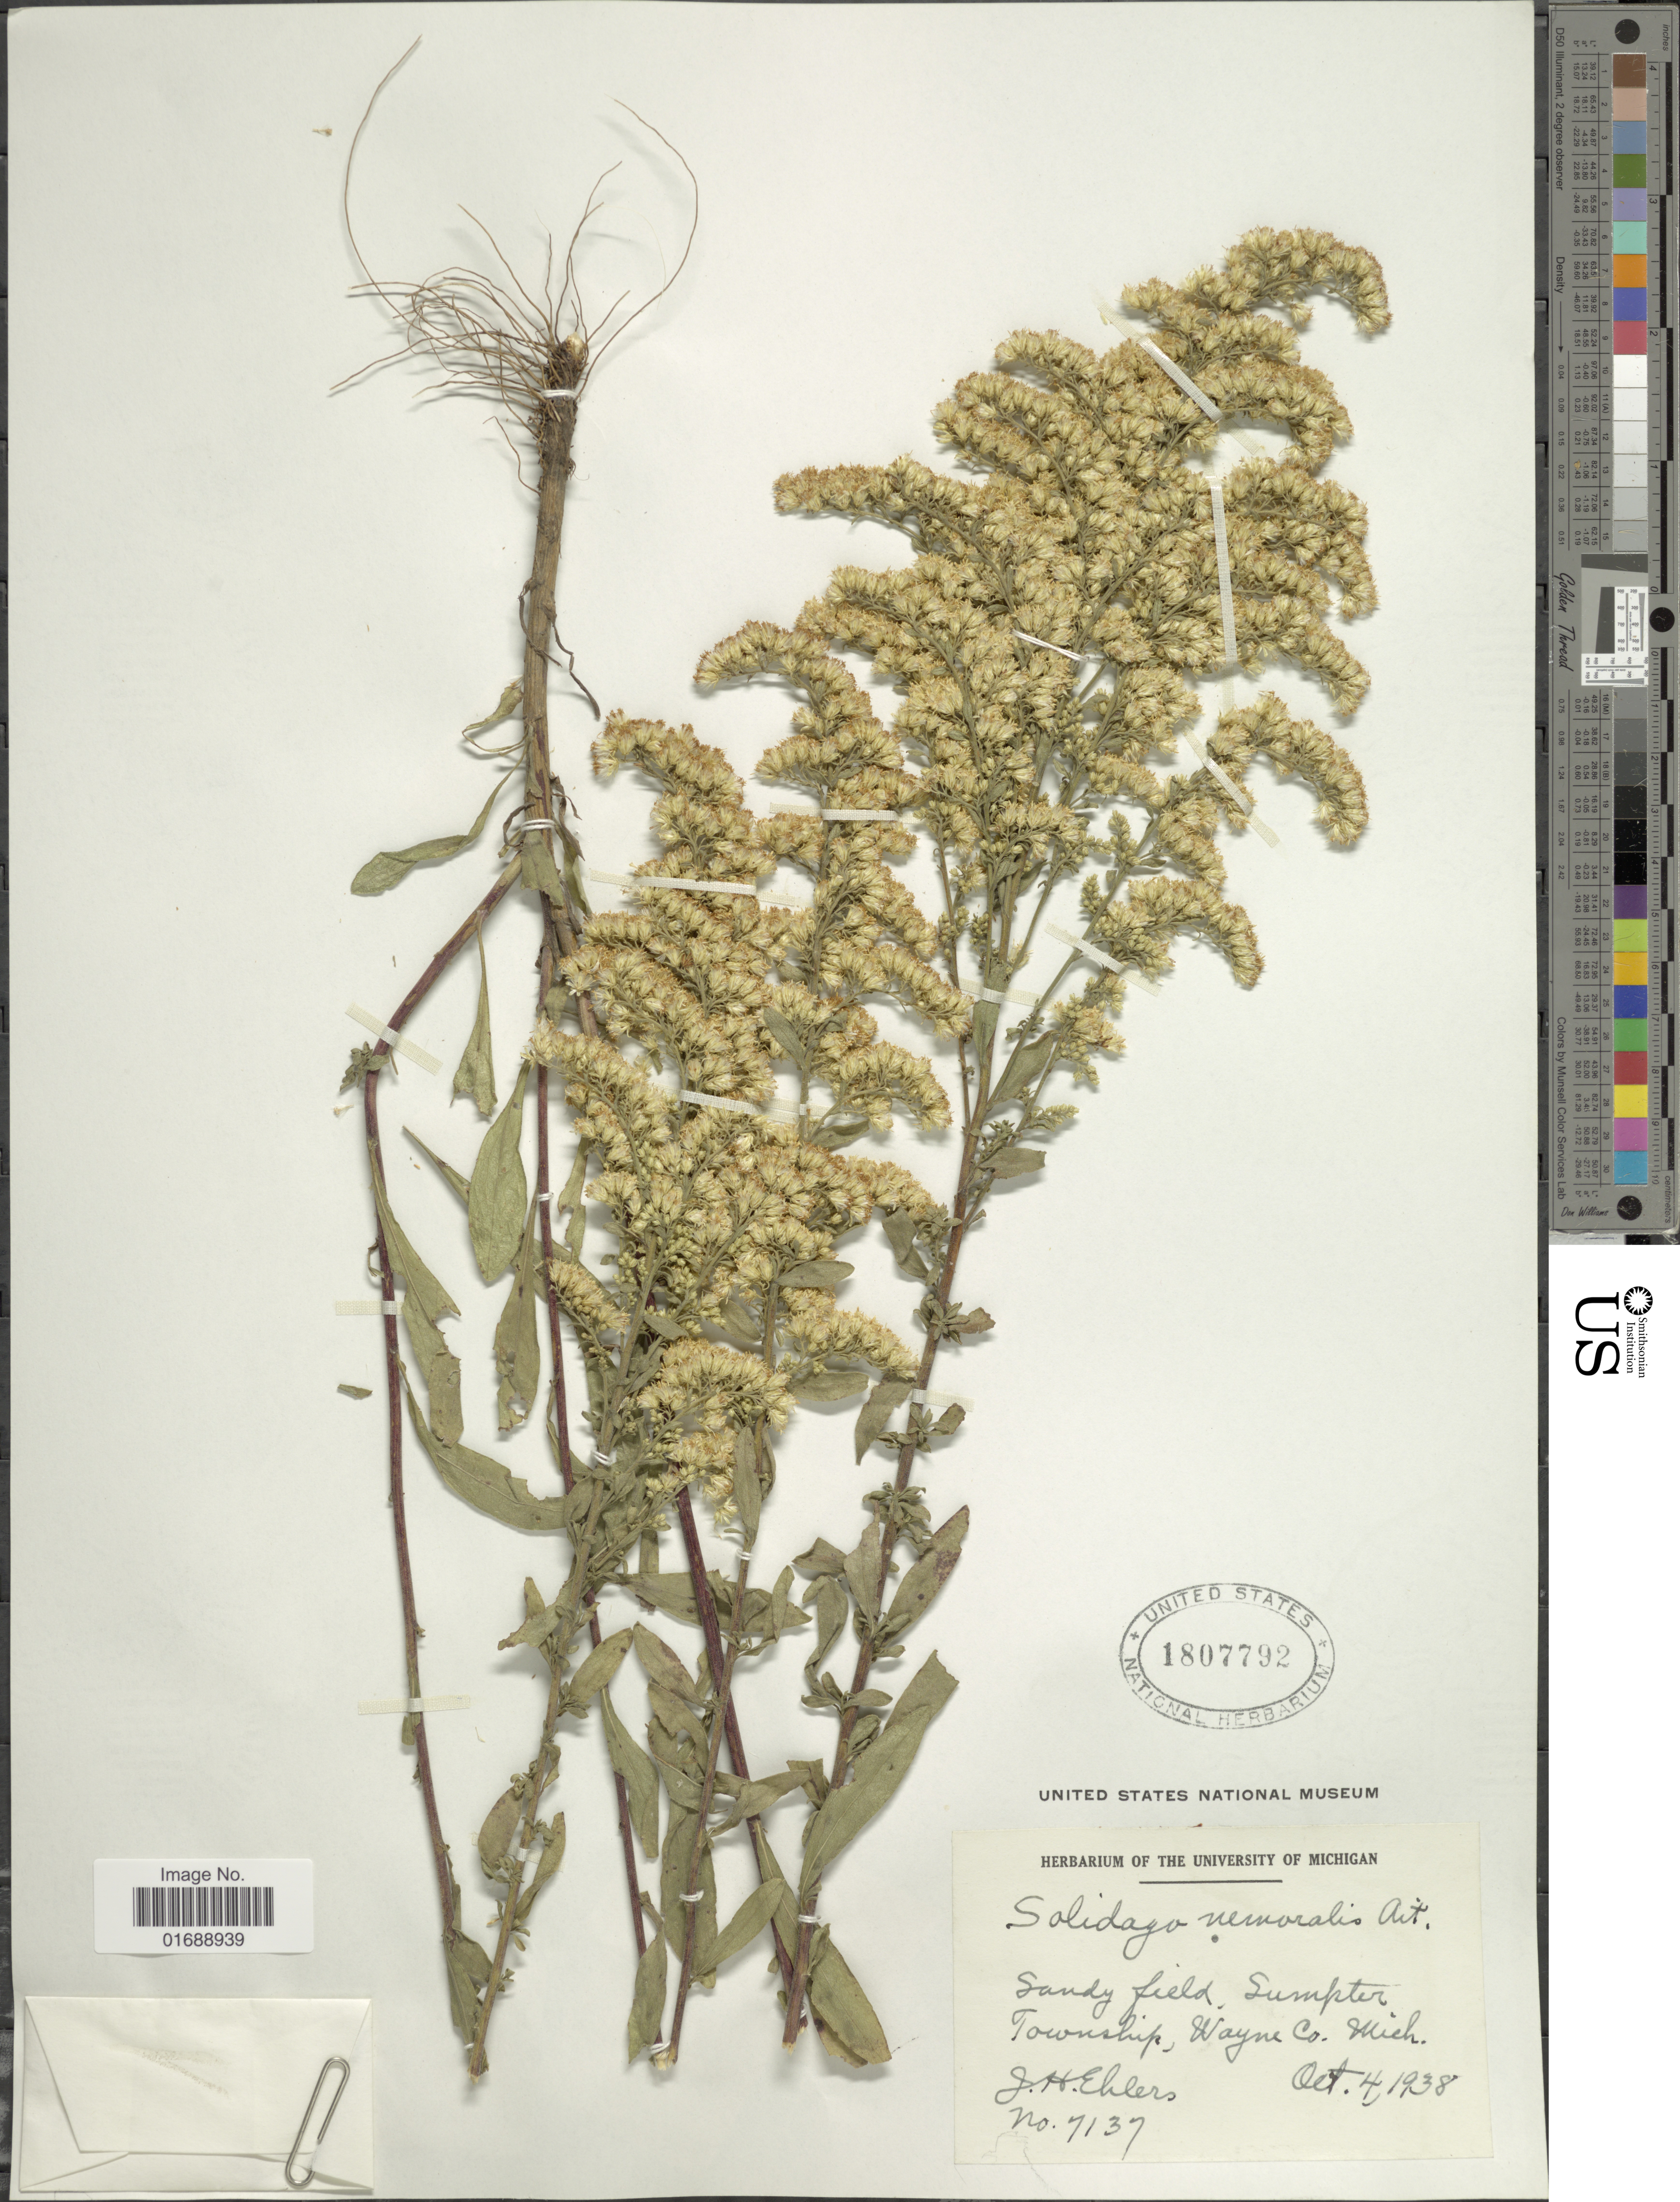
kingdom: Plantae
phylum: Tracheophyta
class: Magnoliopsida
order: Asterales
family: Asteraceae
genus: Solidago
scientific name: Solidago nemoralis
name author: Aiton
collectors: J. H. Ehlers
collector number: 7137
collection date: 1938-10-04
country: United States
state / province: Michigan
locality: Sandy field, Sumpter Township, Wayne Co. Mich.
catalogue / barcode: US 1807792